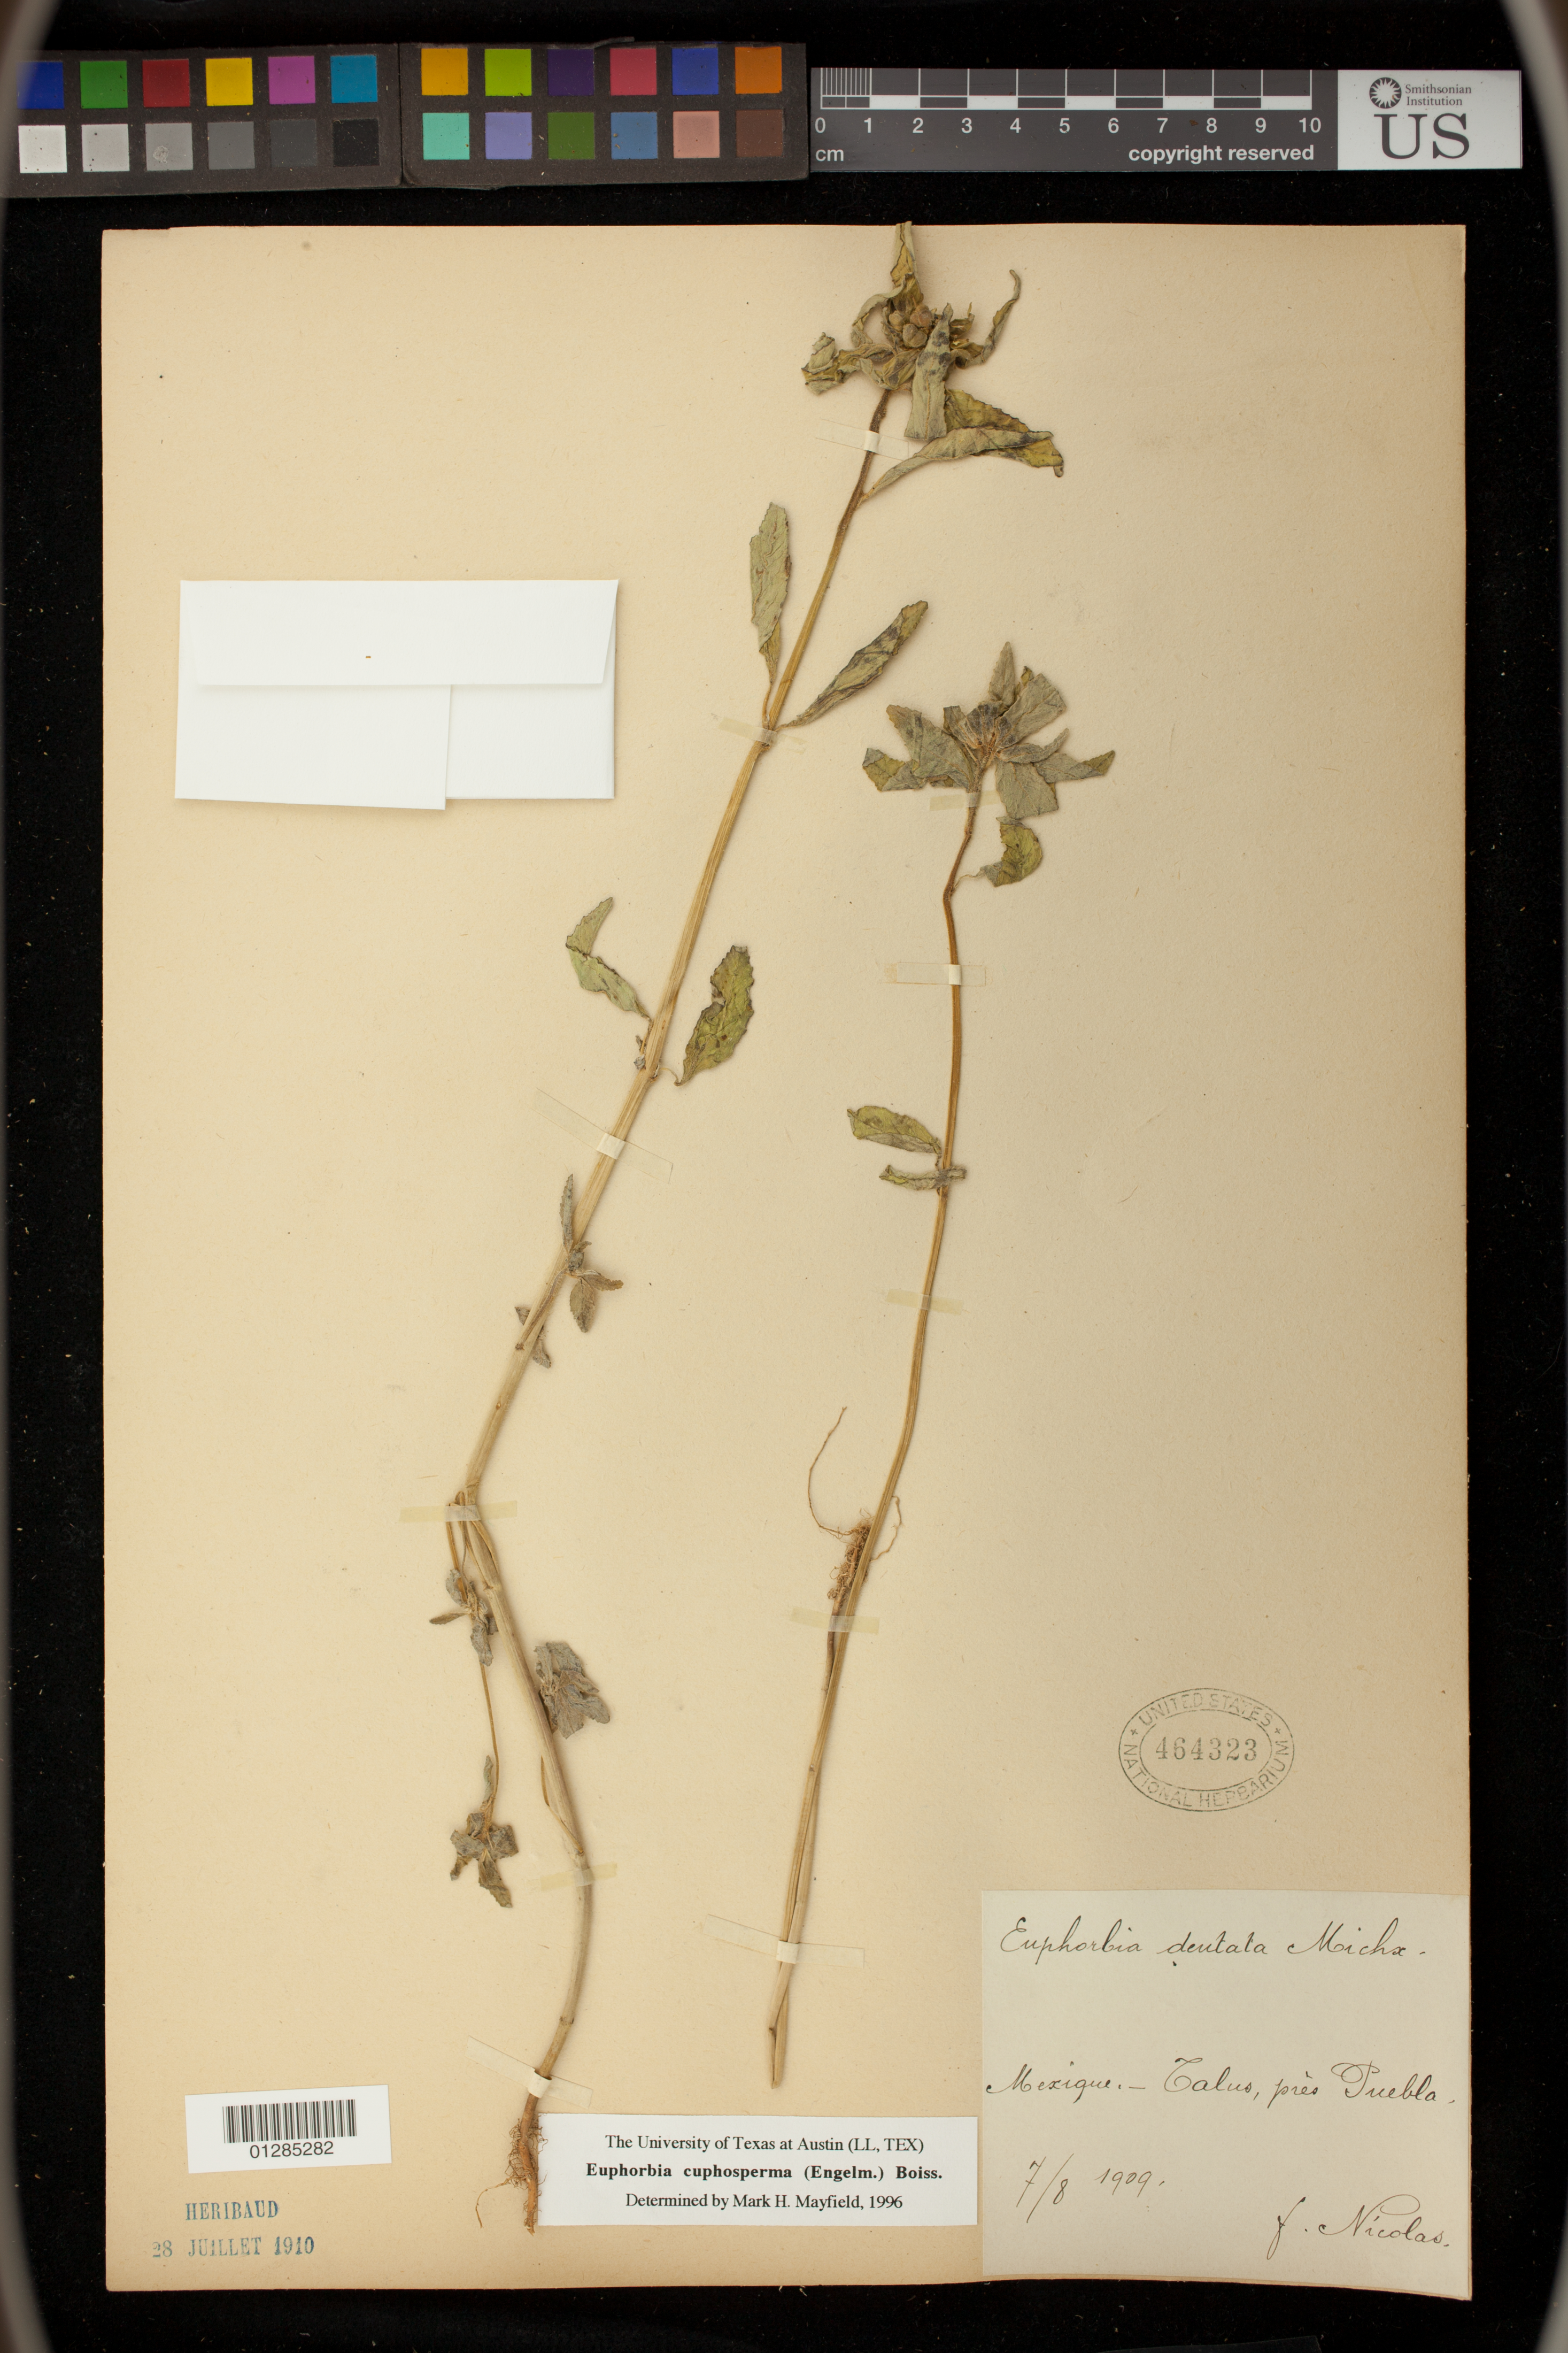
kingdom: Plantae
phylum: Tracheophyta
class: Magnoliopsida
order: Malpighiales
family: Euphorbiaceae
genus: Euphorbia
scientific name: Euphorbia cuphosperma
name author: (Engelm.) Boiss.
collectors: F. Nicolas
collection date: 1909-07-08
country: Mexico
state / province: Puebla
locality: Talus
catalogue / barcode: US 464323